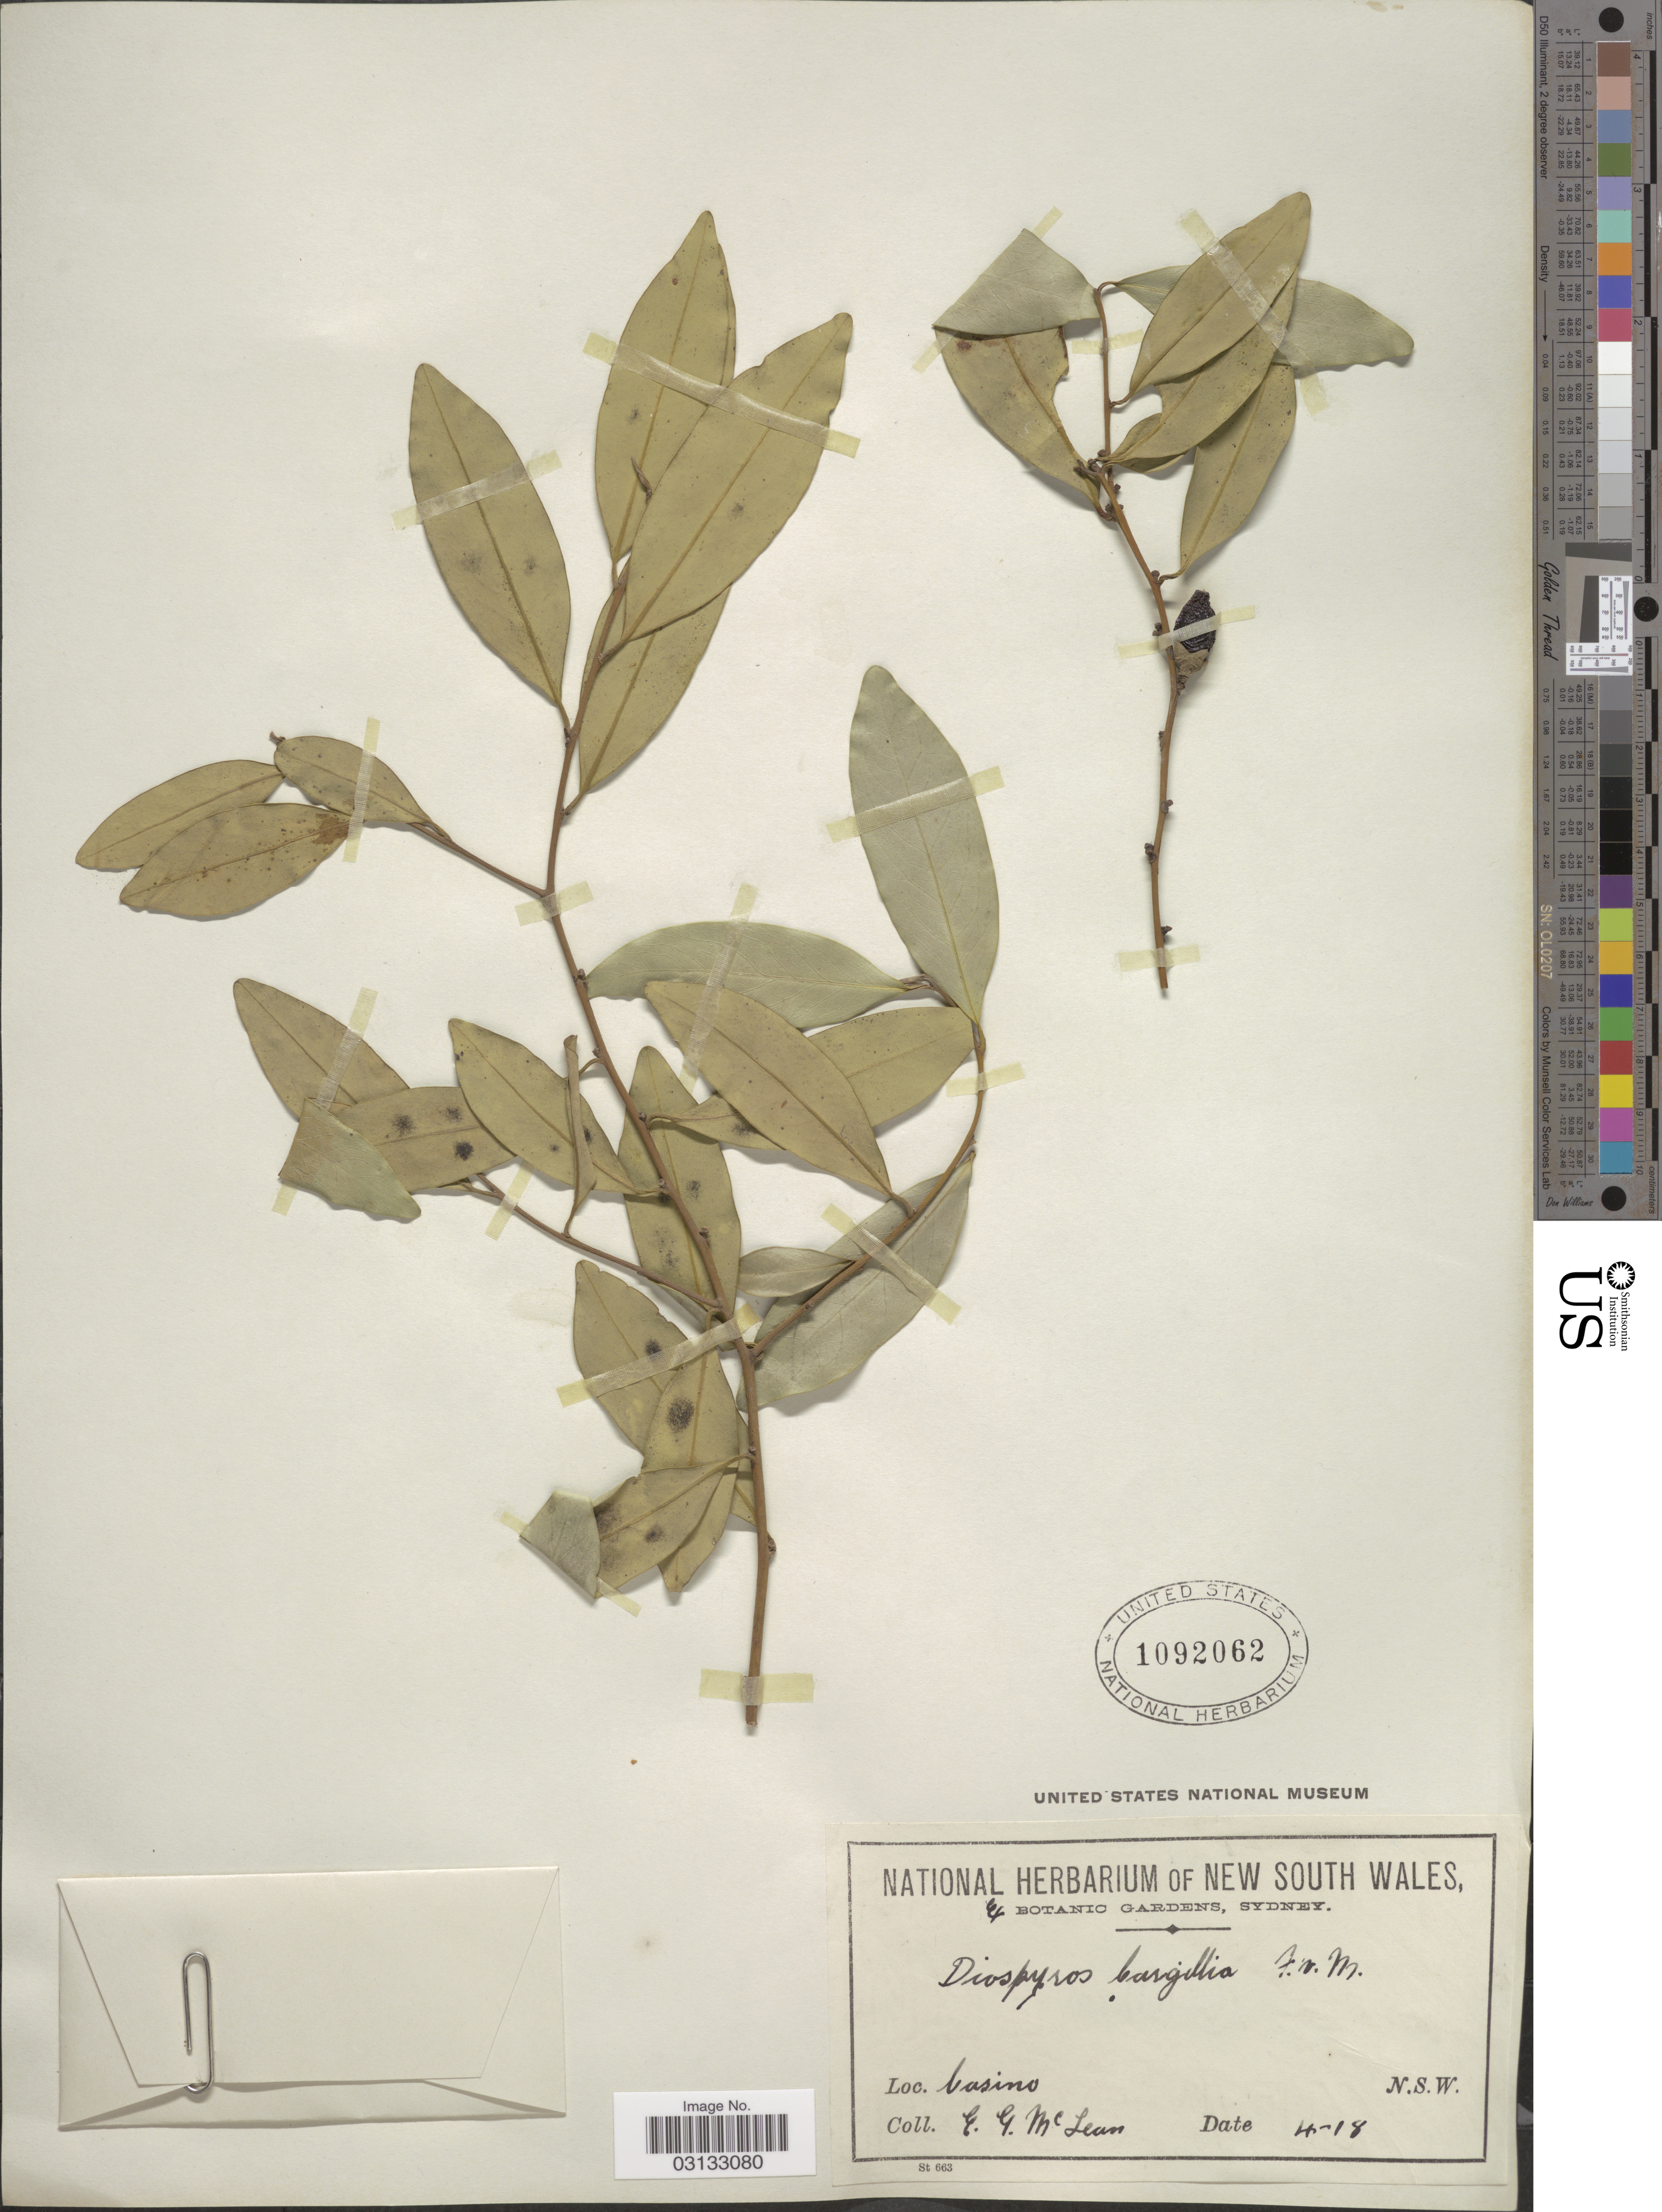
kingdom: Plantae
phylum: Tracheophyta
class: Magnoliopsida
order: Ericales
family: Ebenaceae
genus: Diospyros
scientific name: Diospyros cargillia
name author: F. Muell.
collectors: E. McLean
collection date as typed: Transcribed d/m/y: /4/18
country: Australia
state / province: New South Wales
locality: Casino, N.S.W.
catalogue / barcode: US 1092062